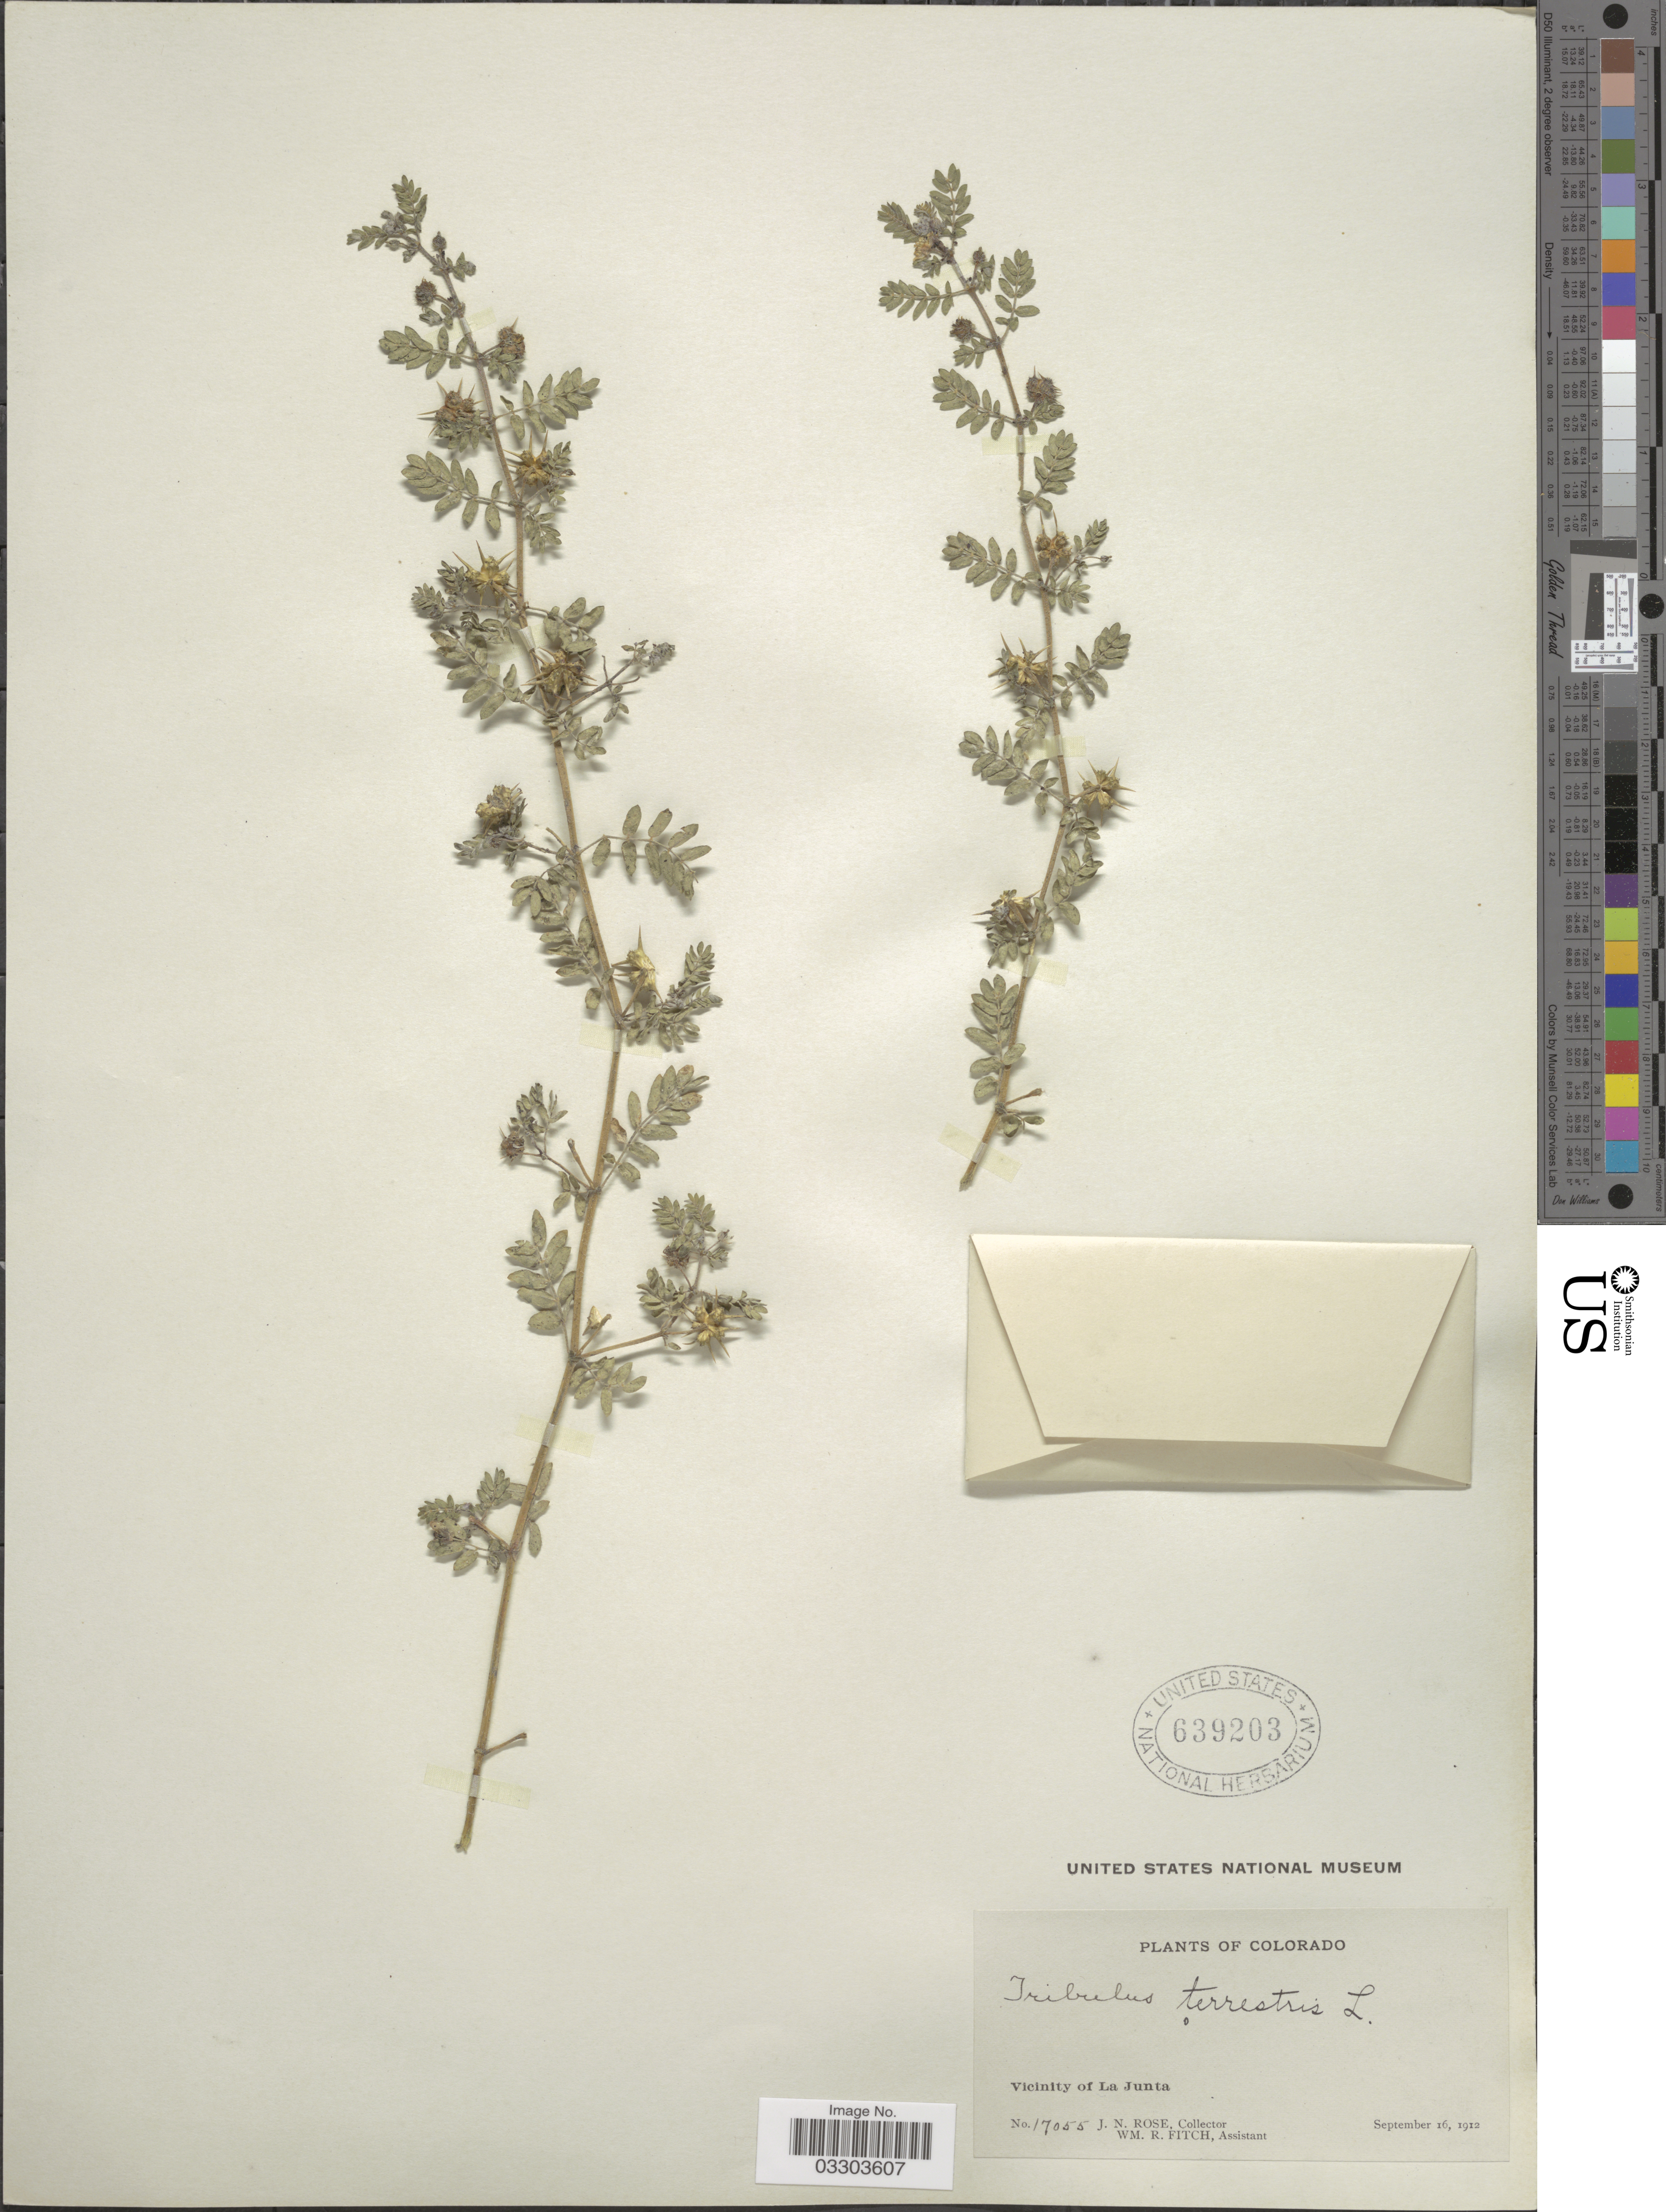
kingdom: Plantae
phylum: Tracheophyta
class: Magnoliopsida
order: Zygophyllales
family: Zygophyllaceae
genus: Tribulus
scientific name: Tribulus terrestris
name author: L.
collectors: J. N. Rose & W. R. Fitch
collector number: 17055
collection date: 1912-09-16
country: United States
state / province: Colorado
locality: Vicinity of La Junta.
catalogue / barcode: US 639203